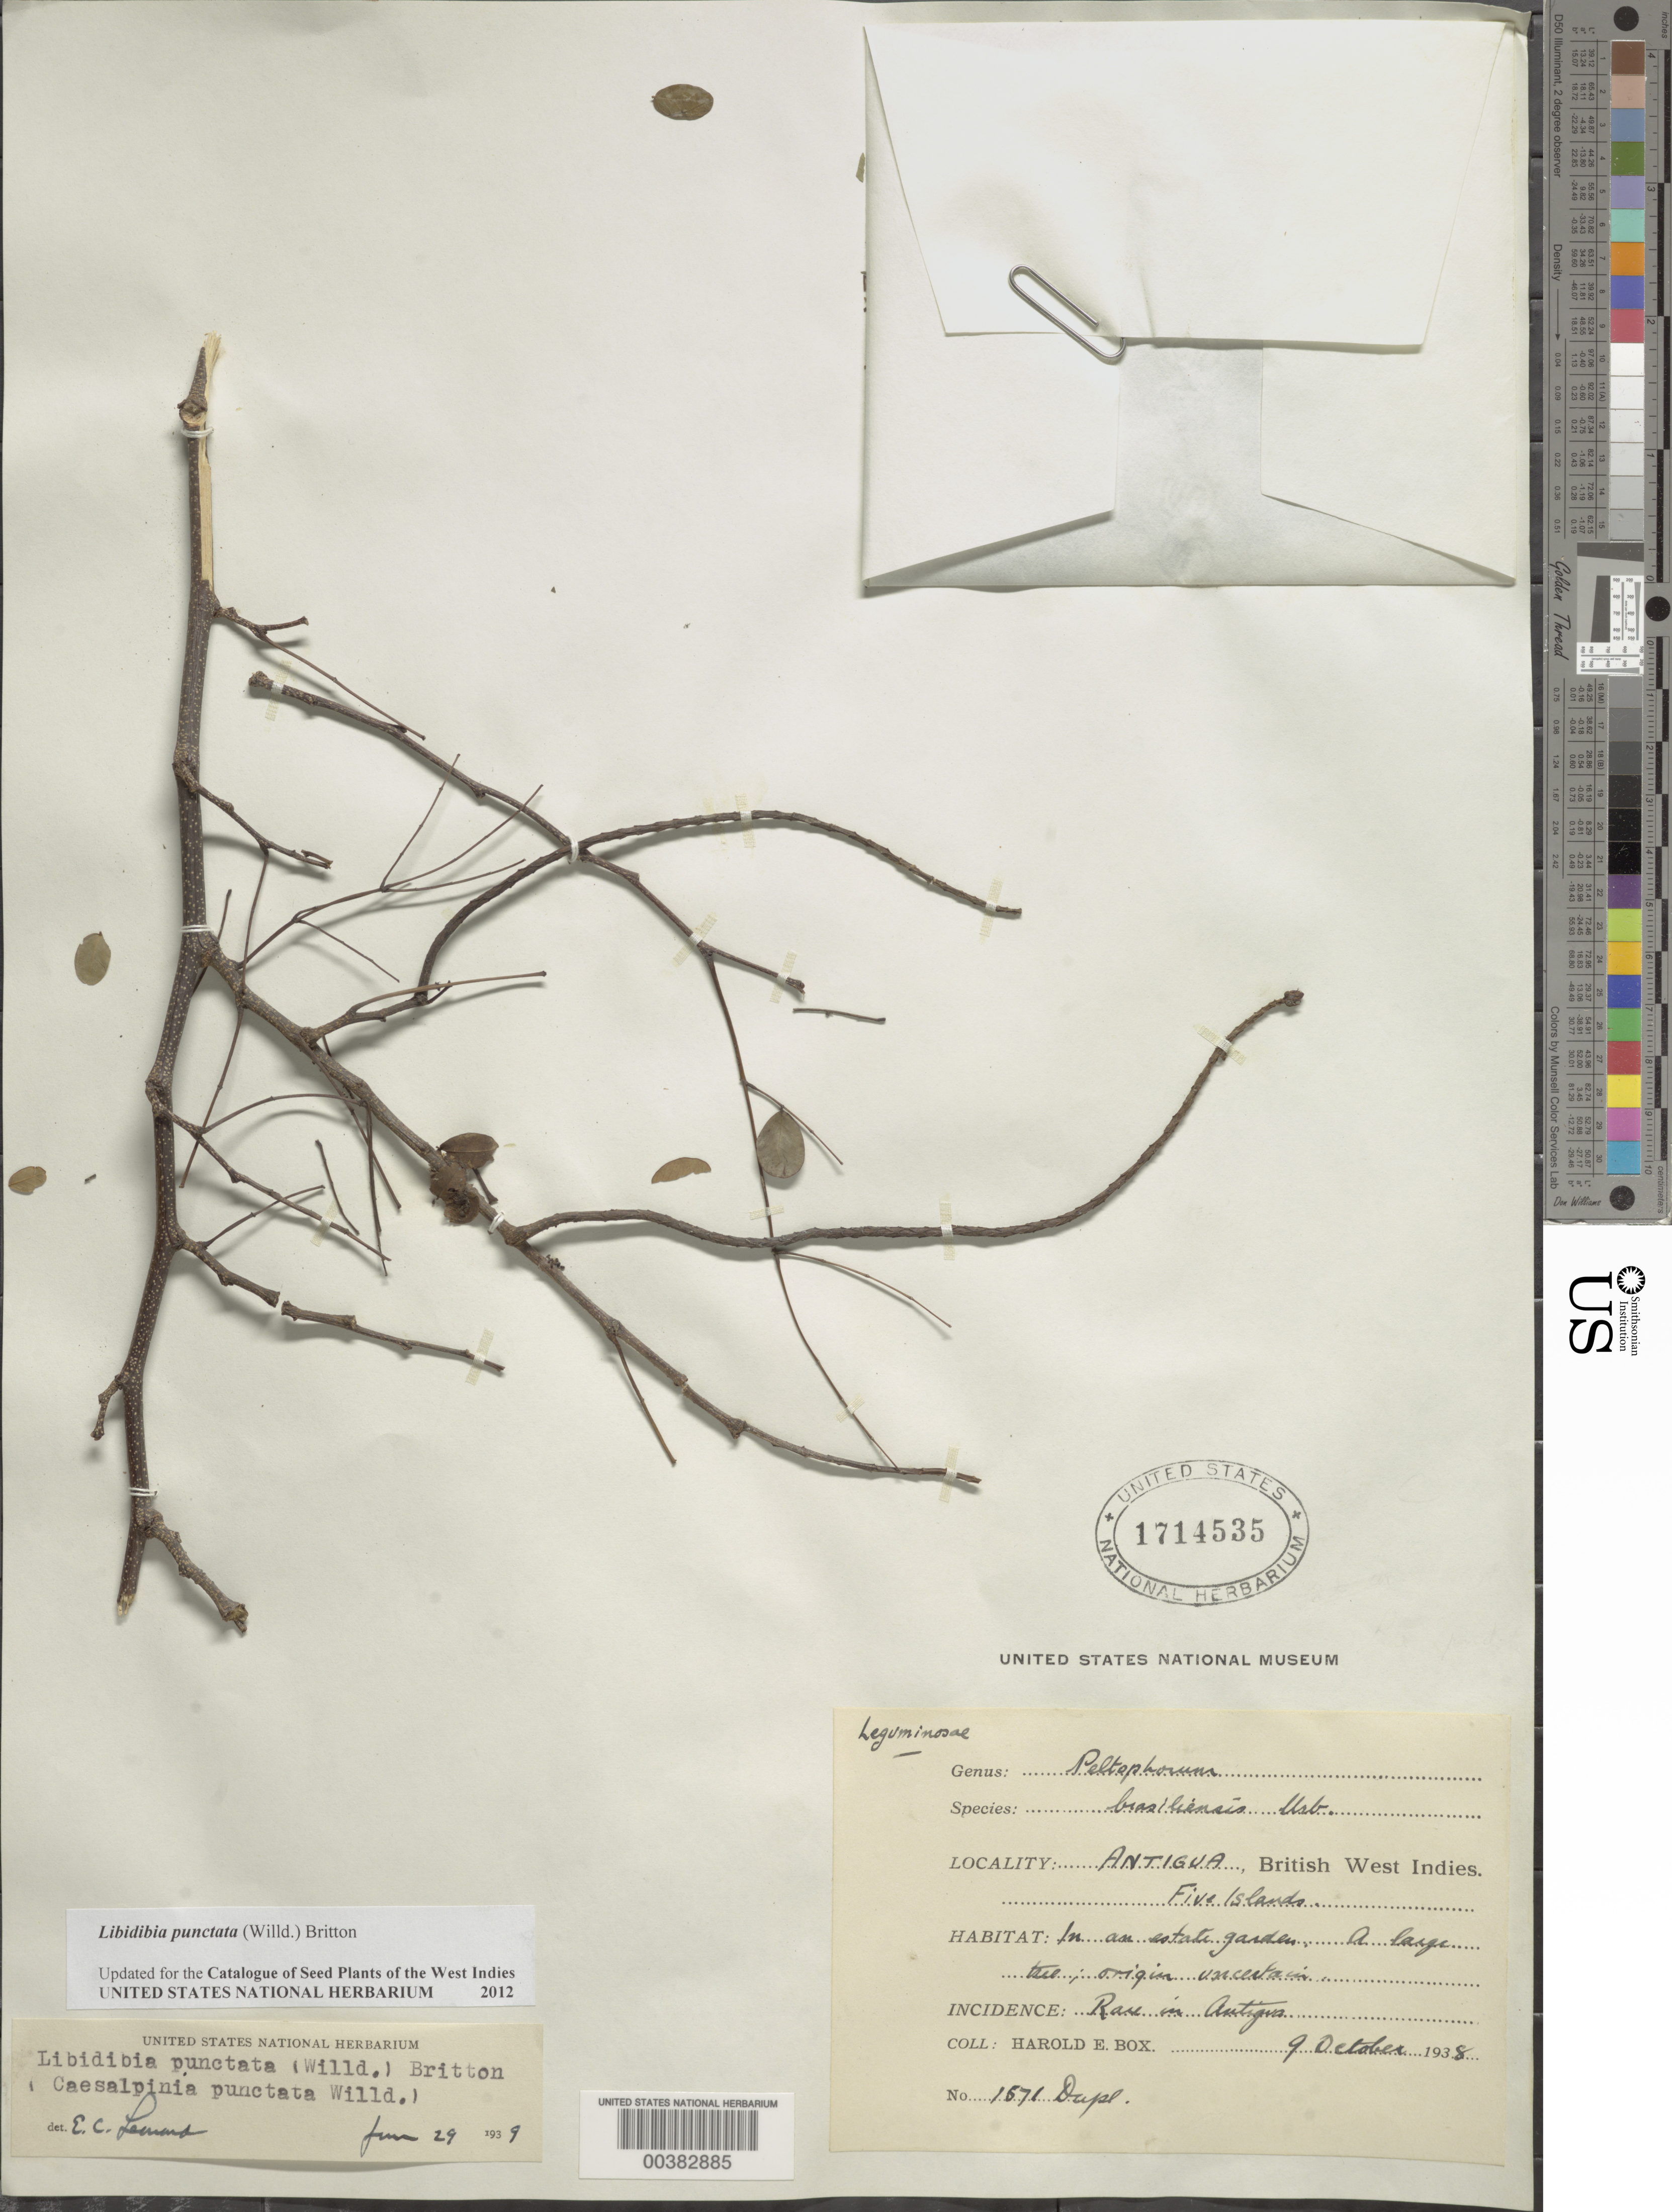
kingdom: Plantae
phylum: Tracheophyta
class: Magnoliopsida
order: Fabales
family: Fabaceae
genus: Libidibia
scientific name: Libidibia punctata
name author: (Willd.) Britton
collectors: H. E. Box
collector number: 1671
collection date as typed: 09 Oct 1938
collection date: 1938-10-09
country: Antigua and Barbuda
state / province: Saint John / Saint Mary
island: Antigua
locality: In estate garden; Five Islands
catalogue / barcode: US 1714535